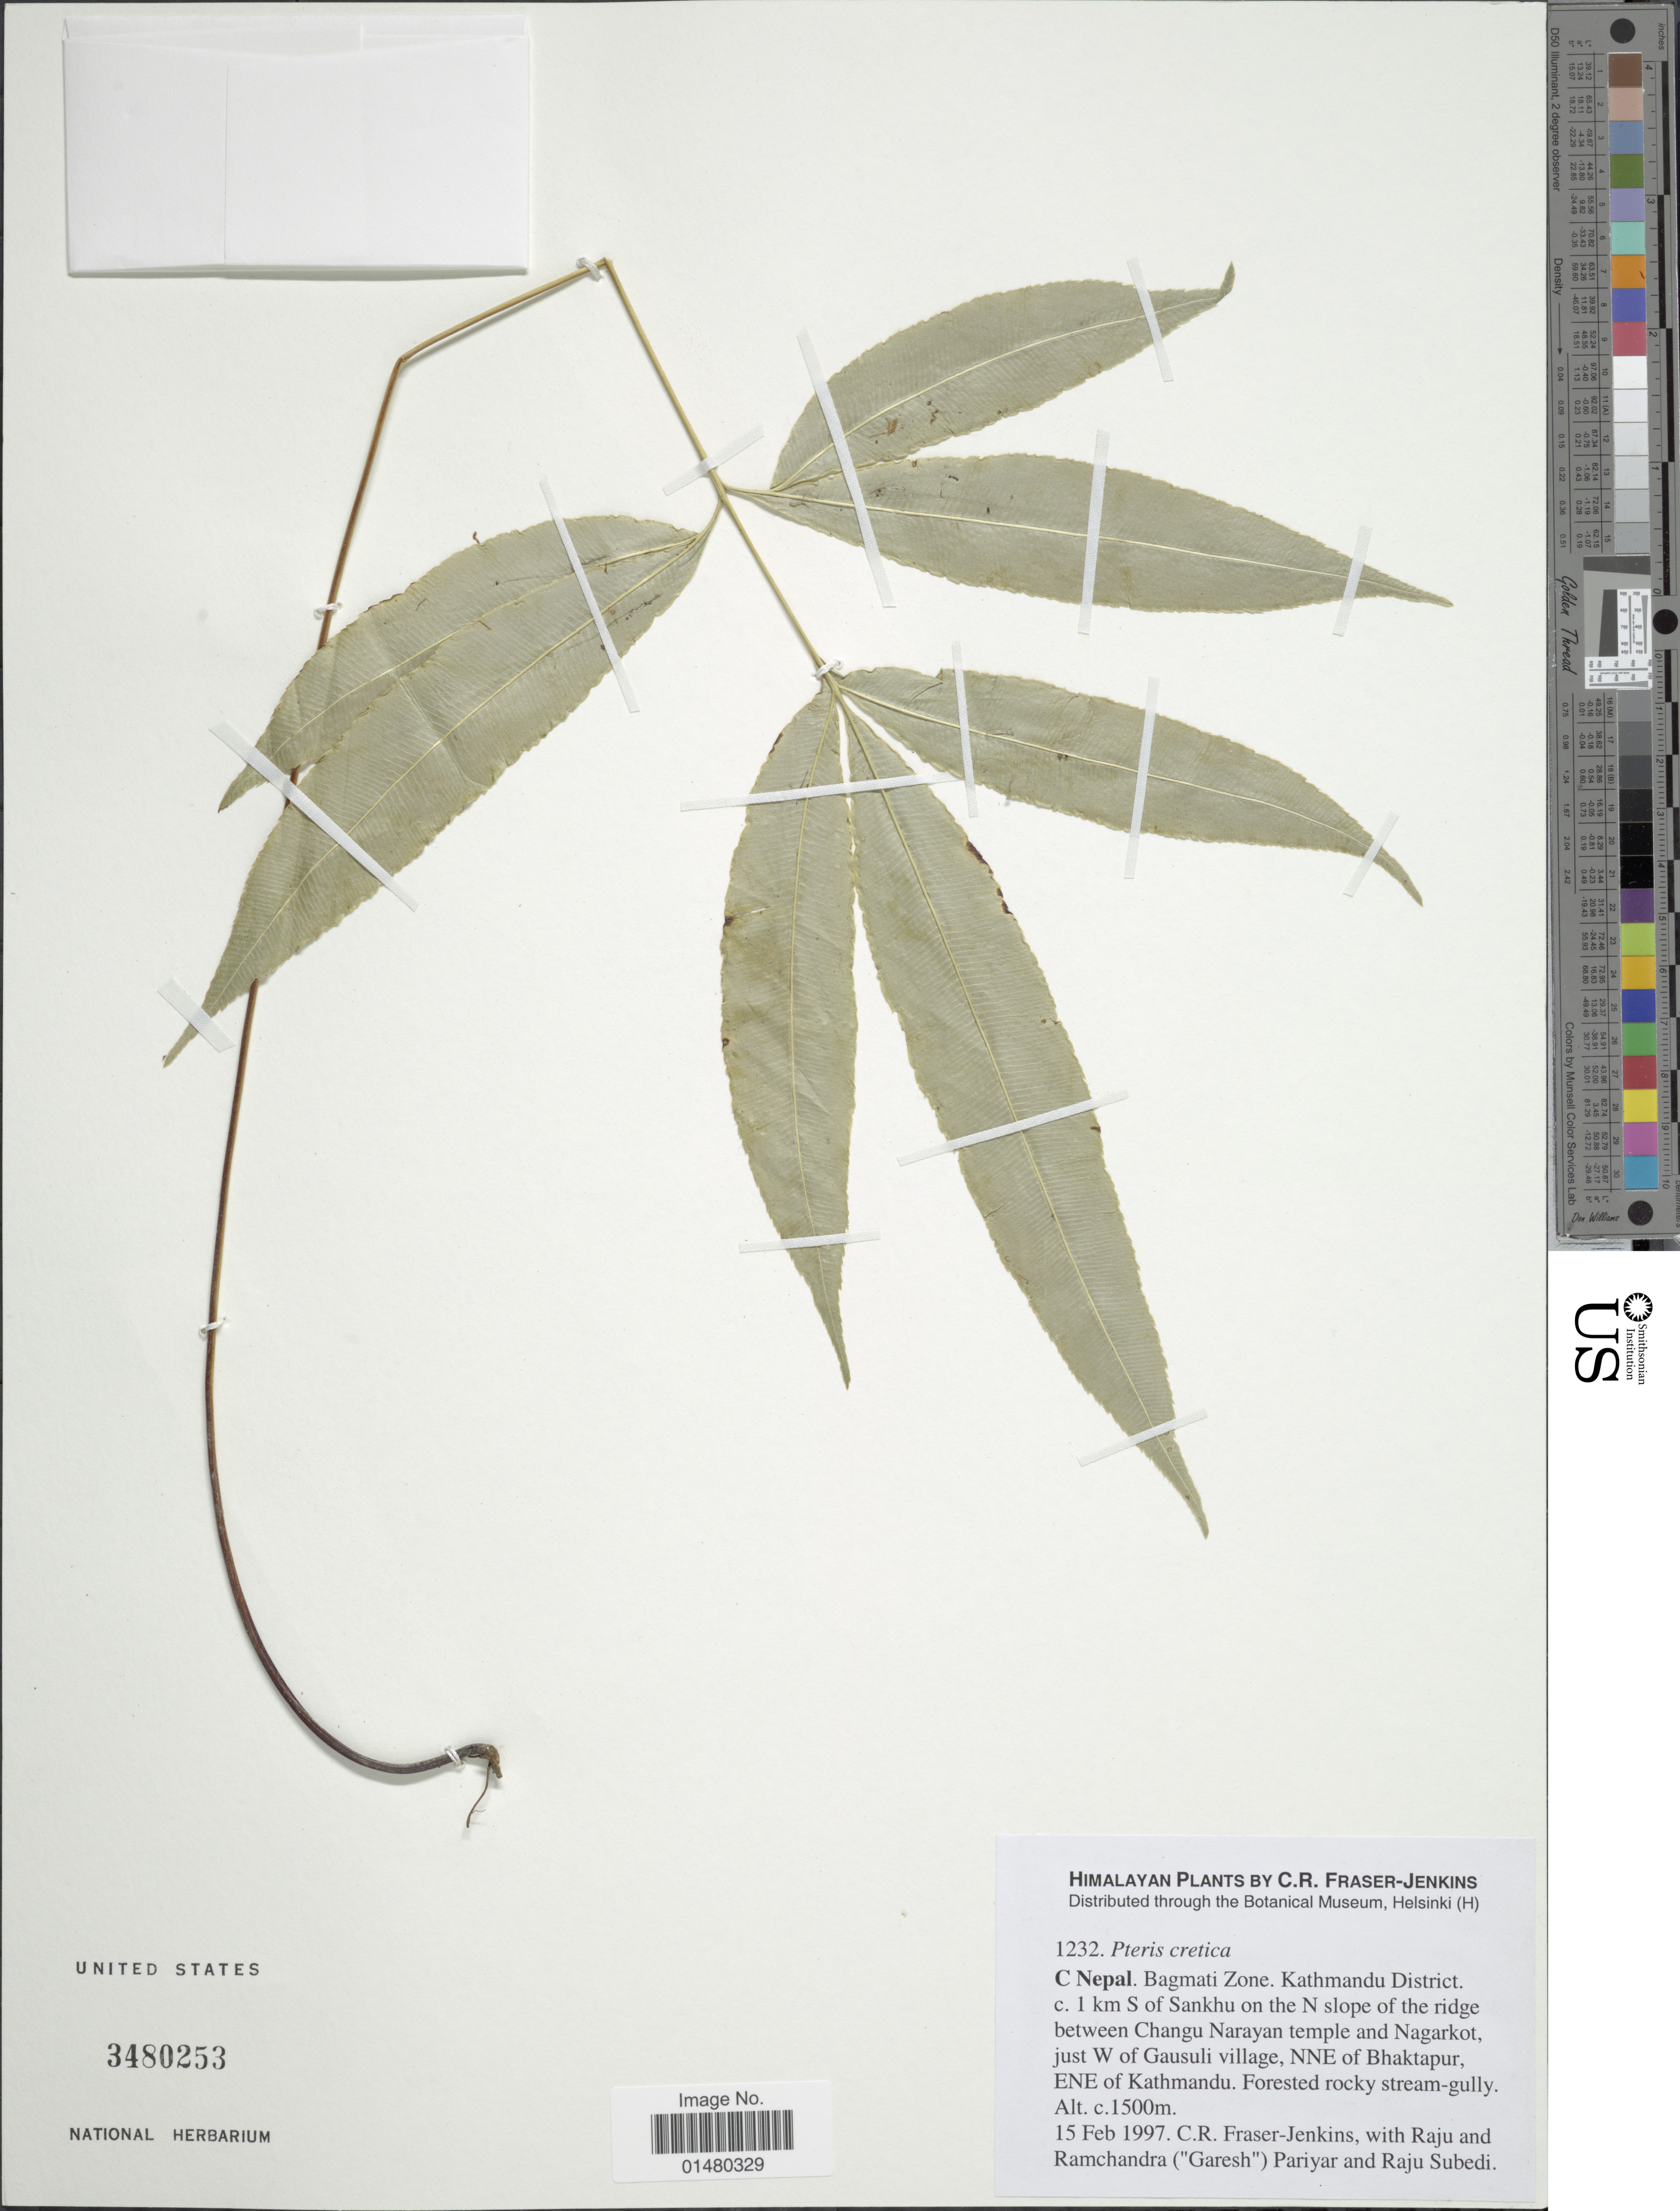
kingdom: Plantae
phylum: Tracheophyta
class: Polypodiopsida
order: Polypodiales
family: Pteridaceae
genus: Pteris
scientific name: Pteris cretica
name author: L.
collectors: C. R. Fraser-Jenkins, R. Pariyar, G. Pariyar & R. Subedi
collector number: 1232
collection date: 1997-02-15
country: Nepal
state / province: Bagmati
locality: C. Nepal. Bagmati Zone. Kathmandu District. c. 1 km S of Sankhu on the N slope of the ridge between Changu Narayan te,ple and Nagarkot, just W of Gausuli village, NNE of Bhaktapur, ENE of Kathmandu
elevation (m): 1500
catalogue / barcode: US 3480253